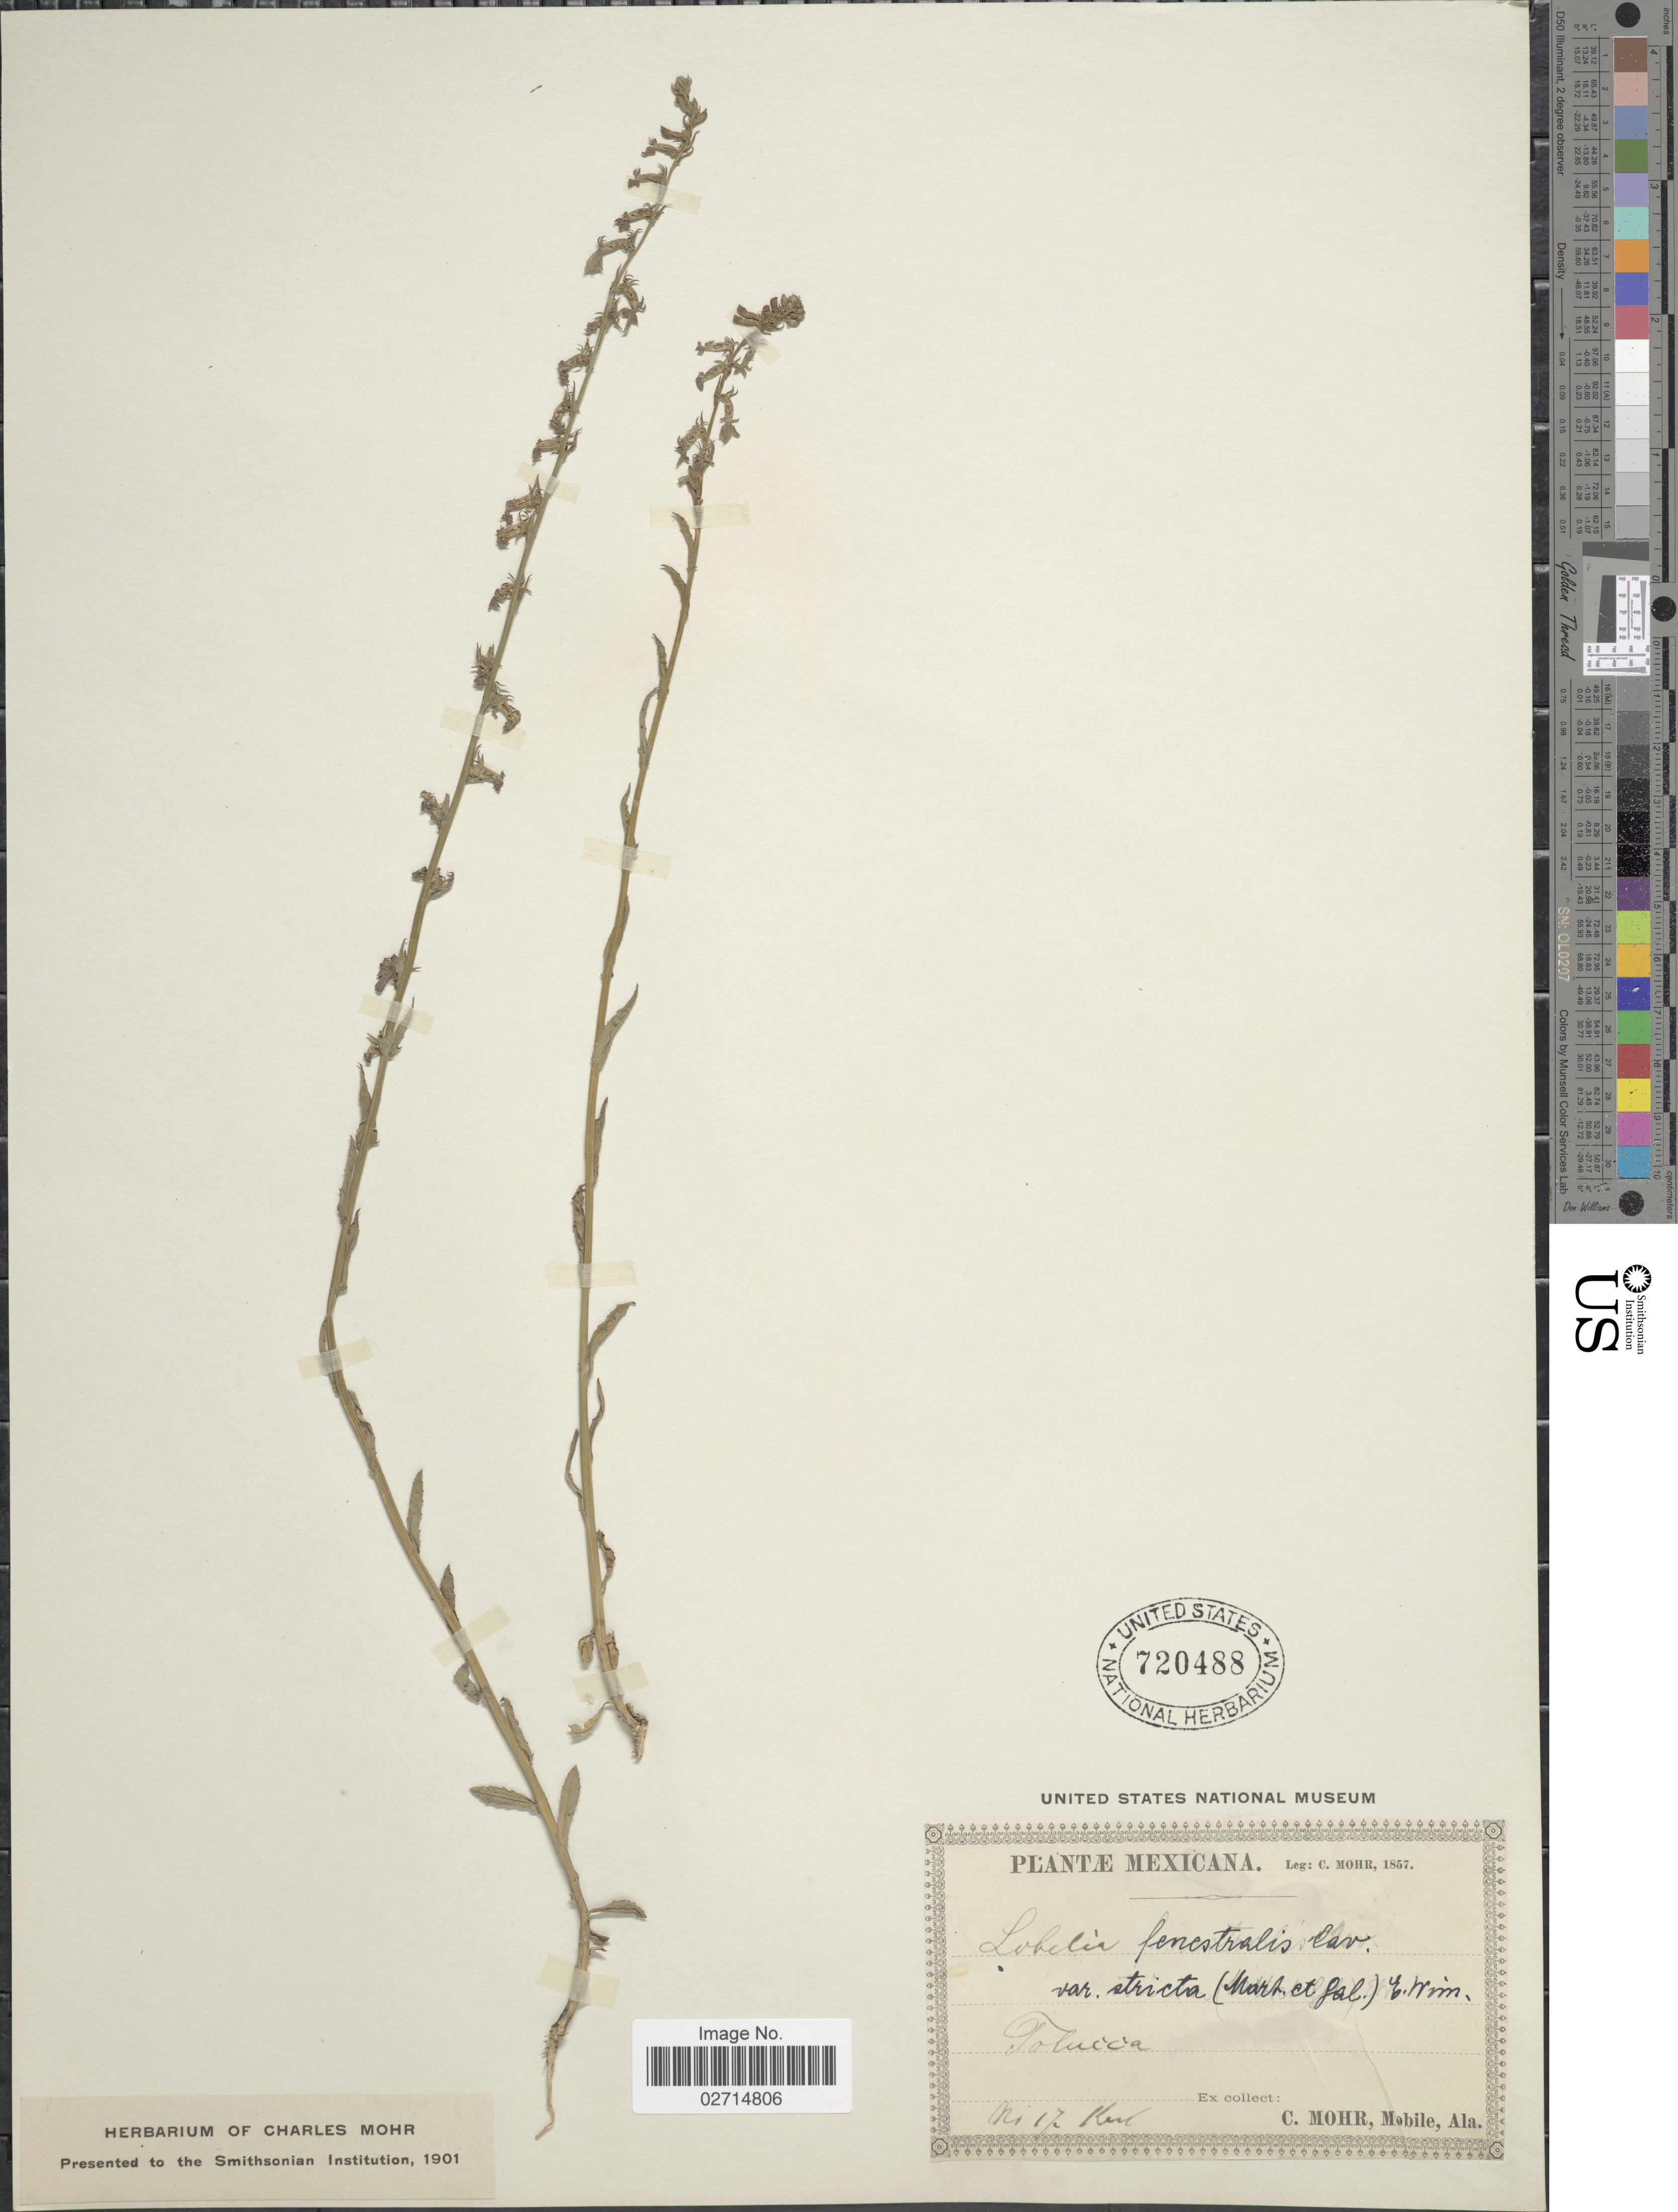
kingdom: Plantae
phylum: Tracheophyta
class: Magnoliopsida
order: Asterales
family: Campanulaceae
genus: Lobelia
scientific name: Lobelia fenestralis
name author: Cav.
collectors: C. T. Mohr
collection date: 1857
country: Mexico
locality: Toluca.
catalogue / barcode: US 720488